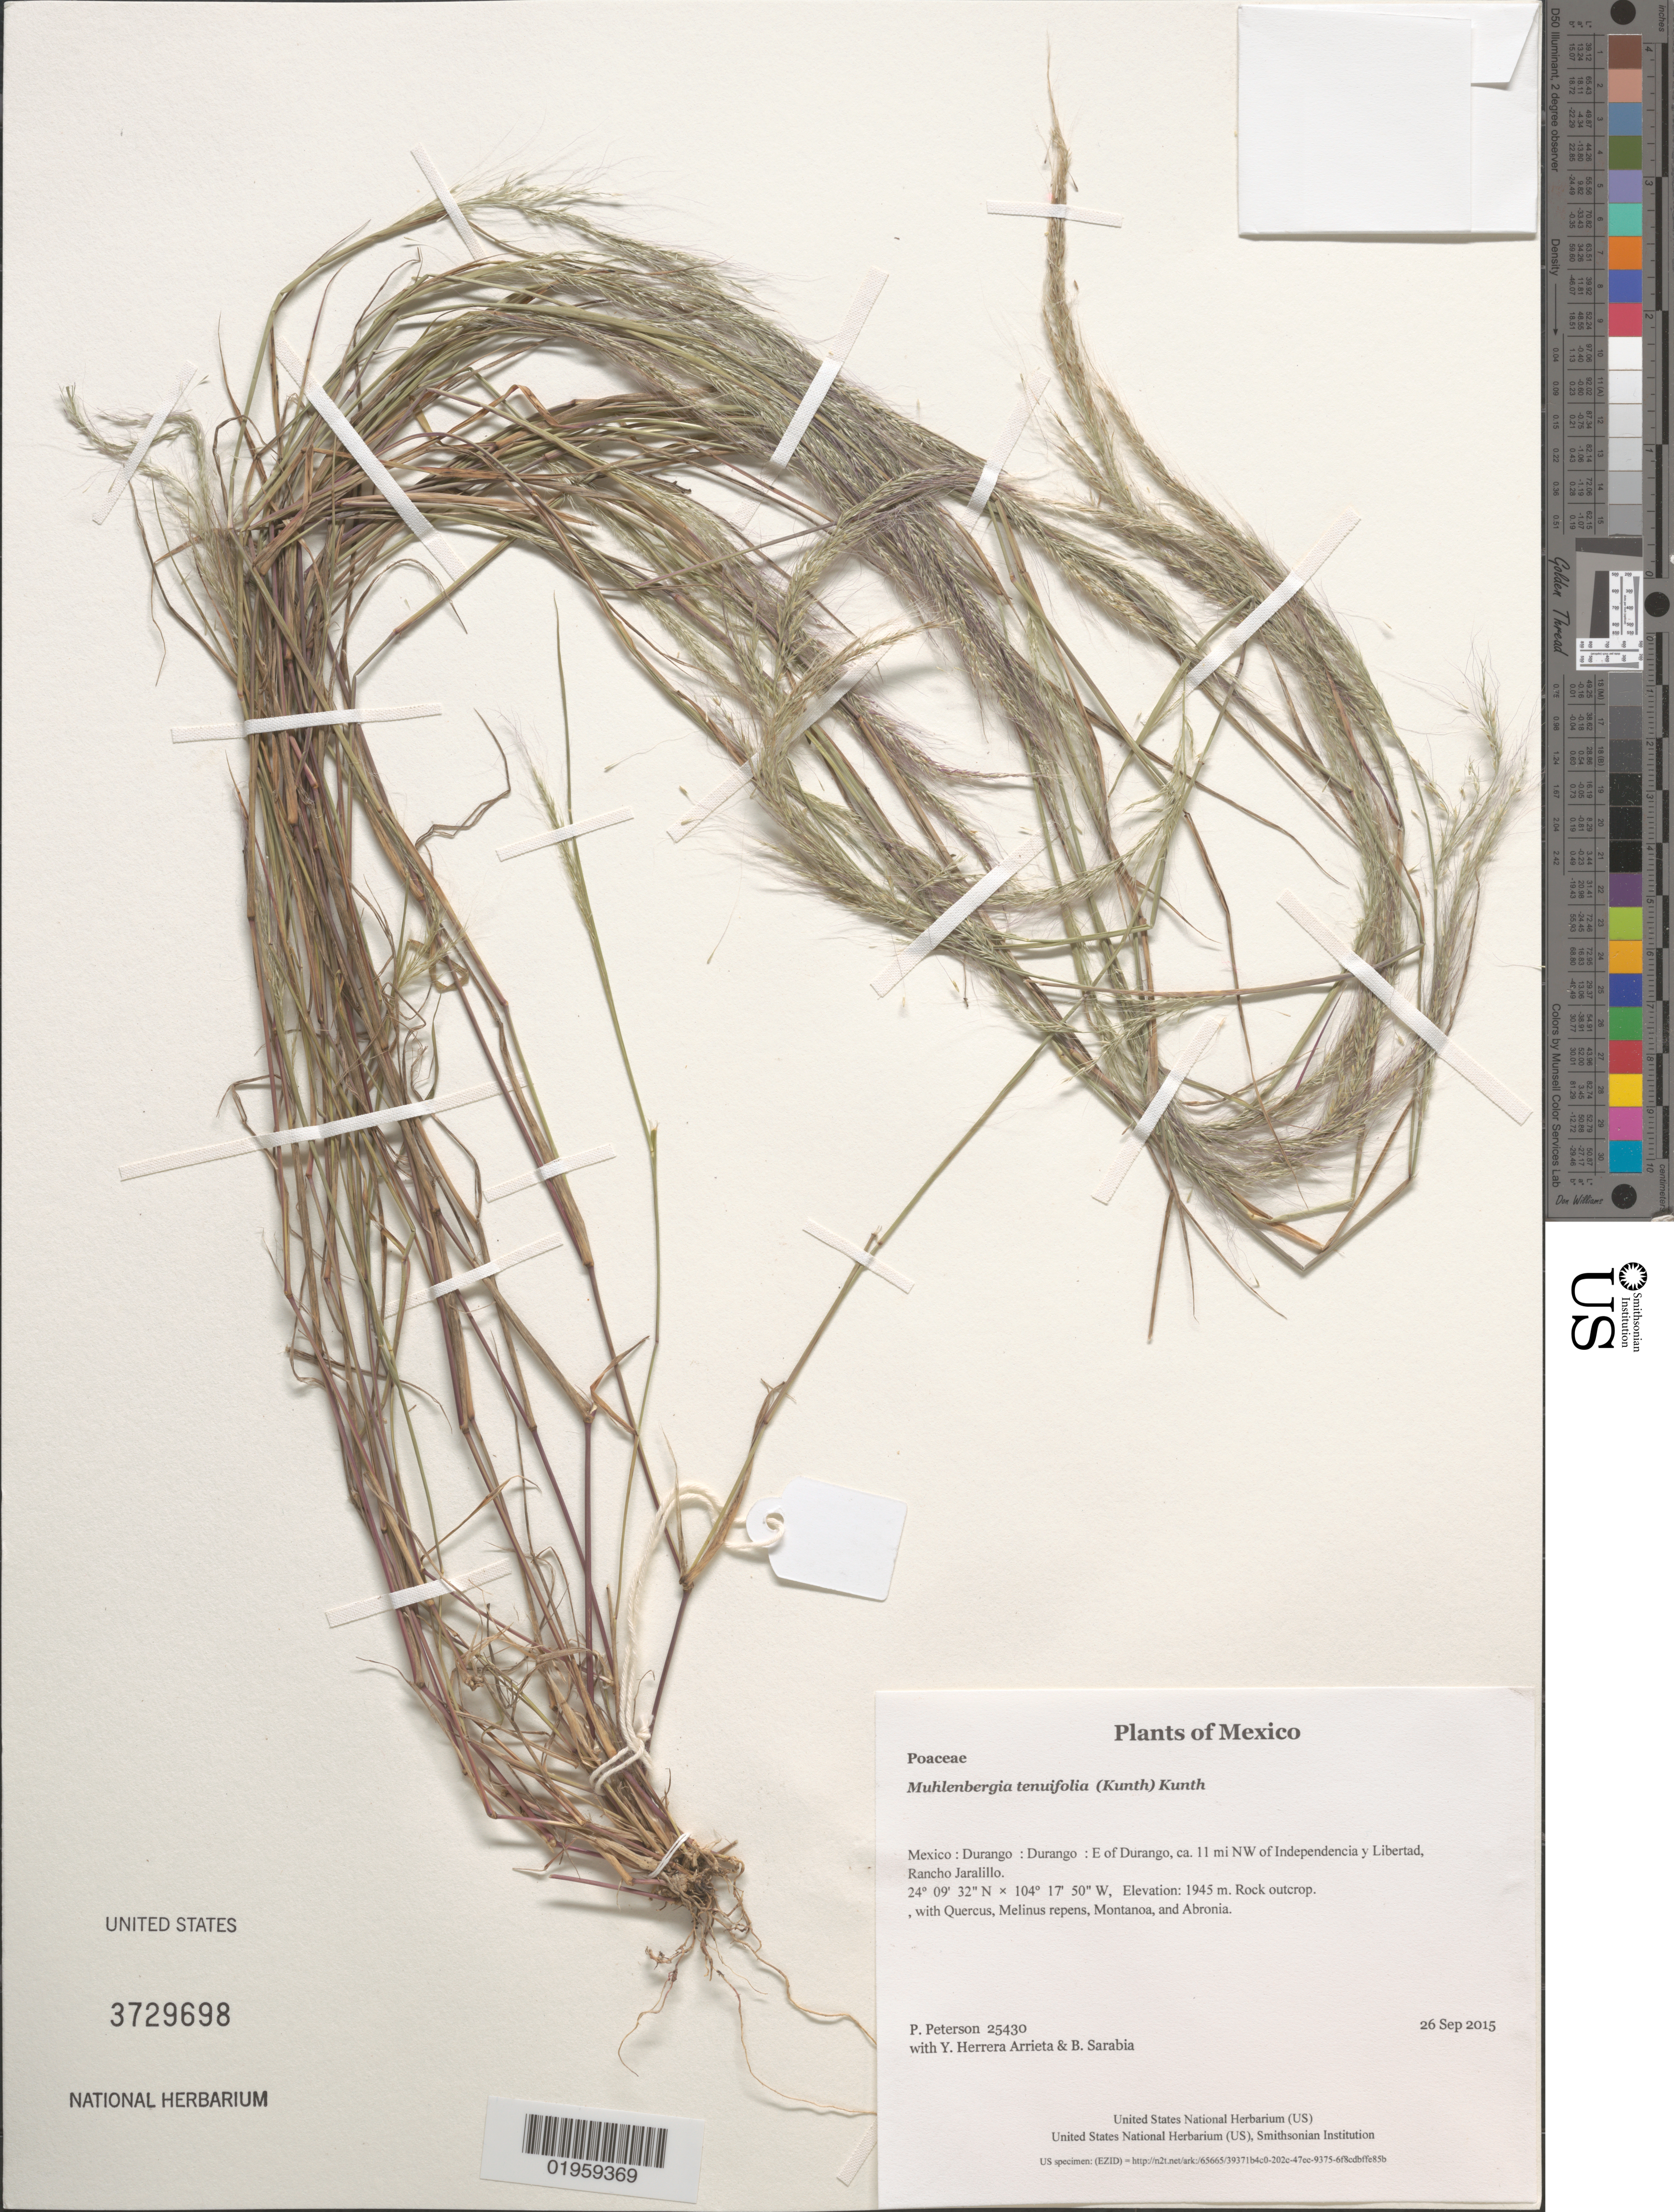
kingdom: Plantae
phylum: Tracheophyta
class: Liliopsida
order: Poales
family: Poaceae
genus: Muhlenbergia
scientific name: Muhlenbergia tenuifolia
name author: (Kunth) Kunth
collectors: P. M. Peterson, Y. Herrera Arrieta & B. Sarabia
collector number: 25430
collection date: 2015-09-26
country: Mexico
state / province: Durango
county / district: Durango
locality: E of Durango, ca. 11 mi NW of Independencia y Libertad, Rancho Jaralillo.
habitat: Rock outcrop.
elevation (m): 1945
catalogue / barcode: US 3729698